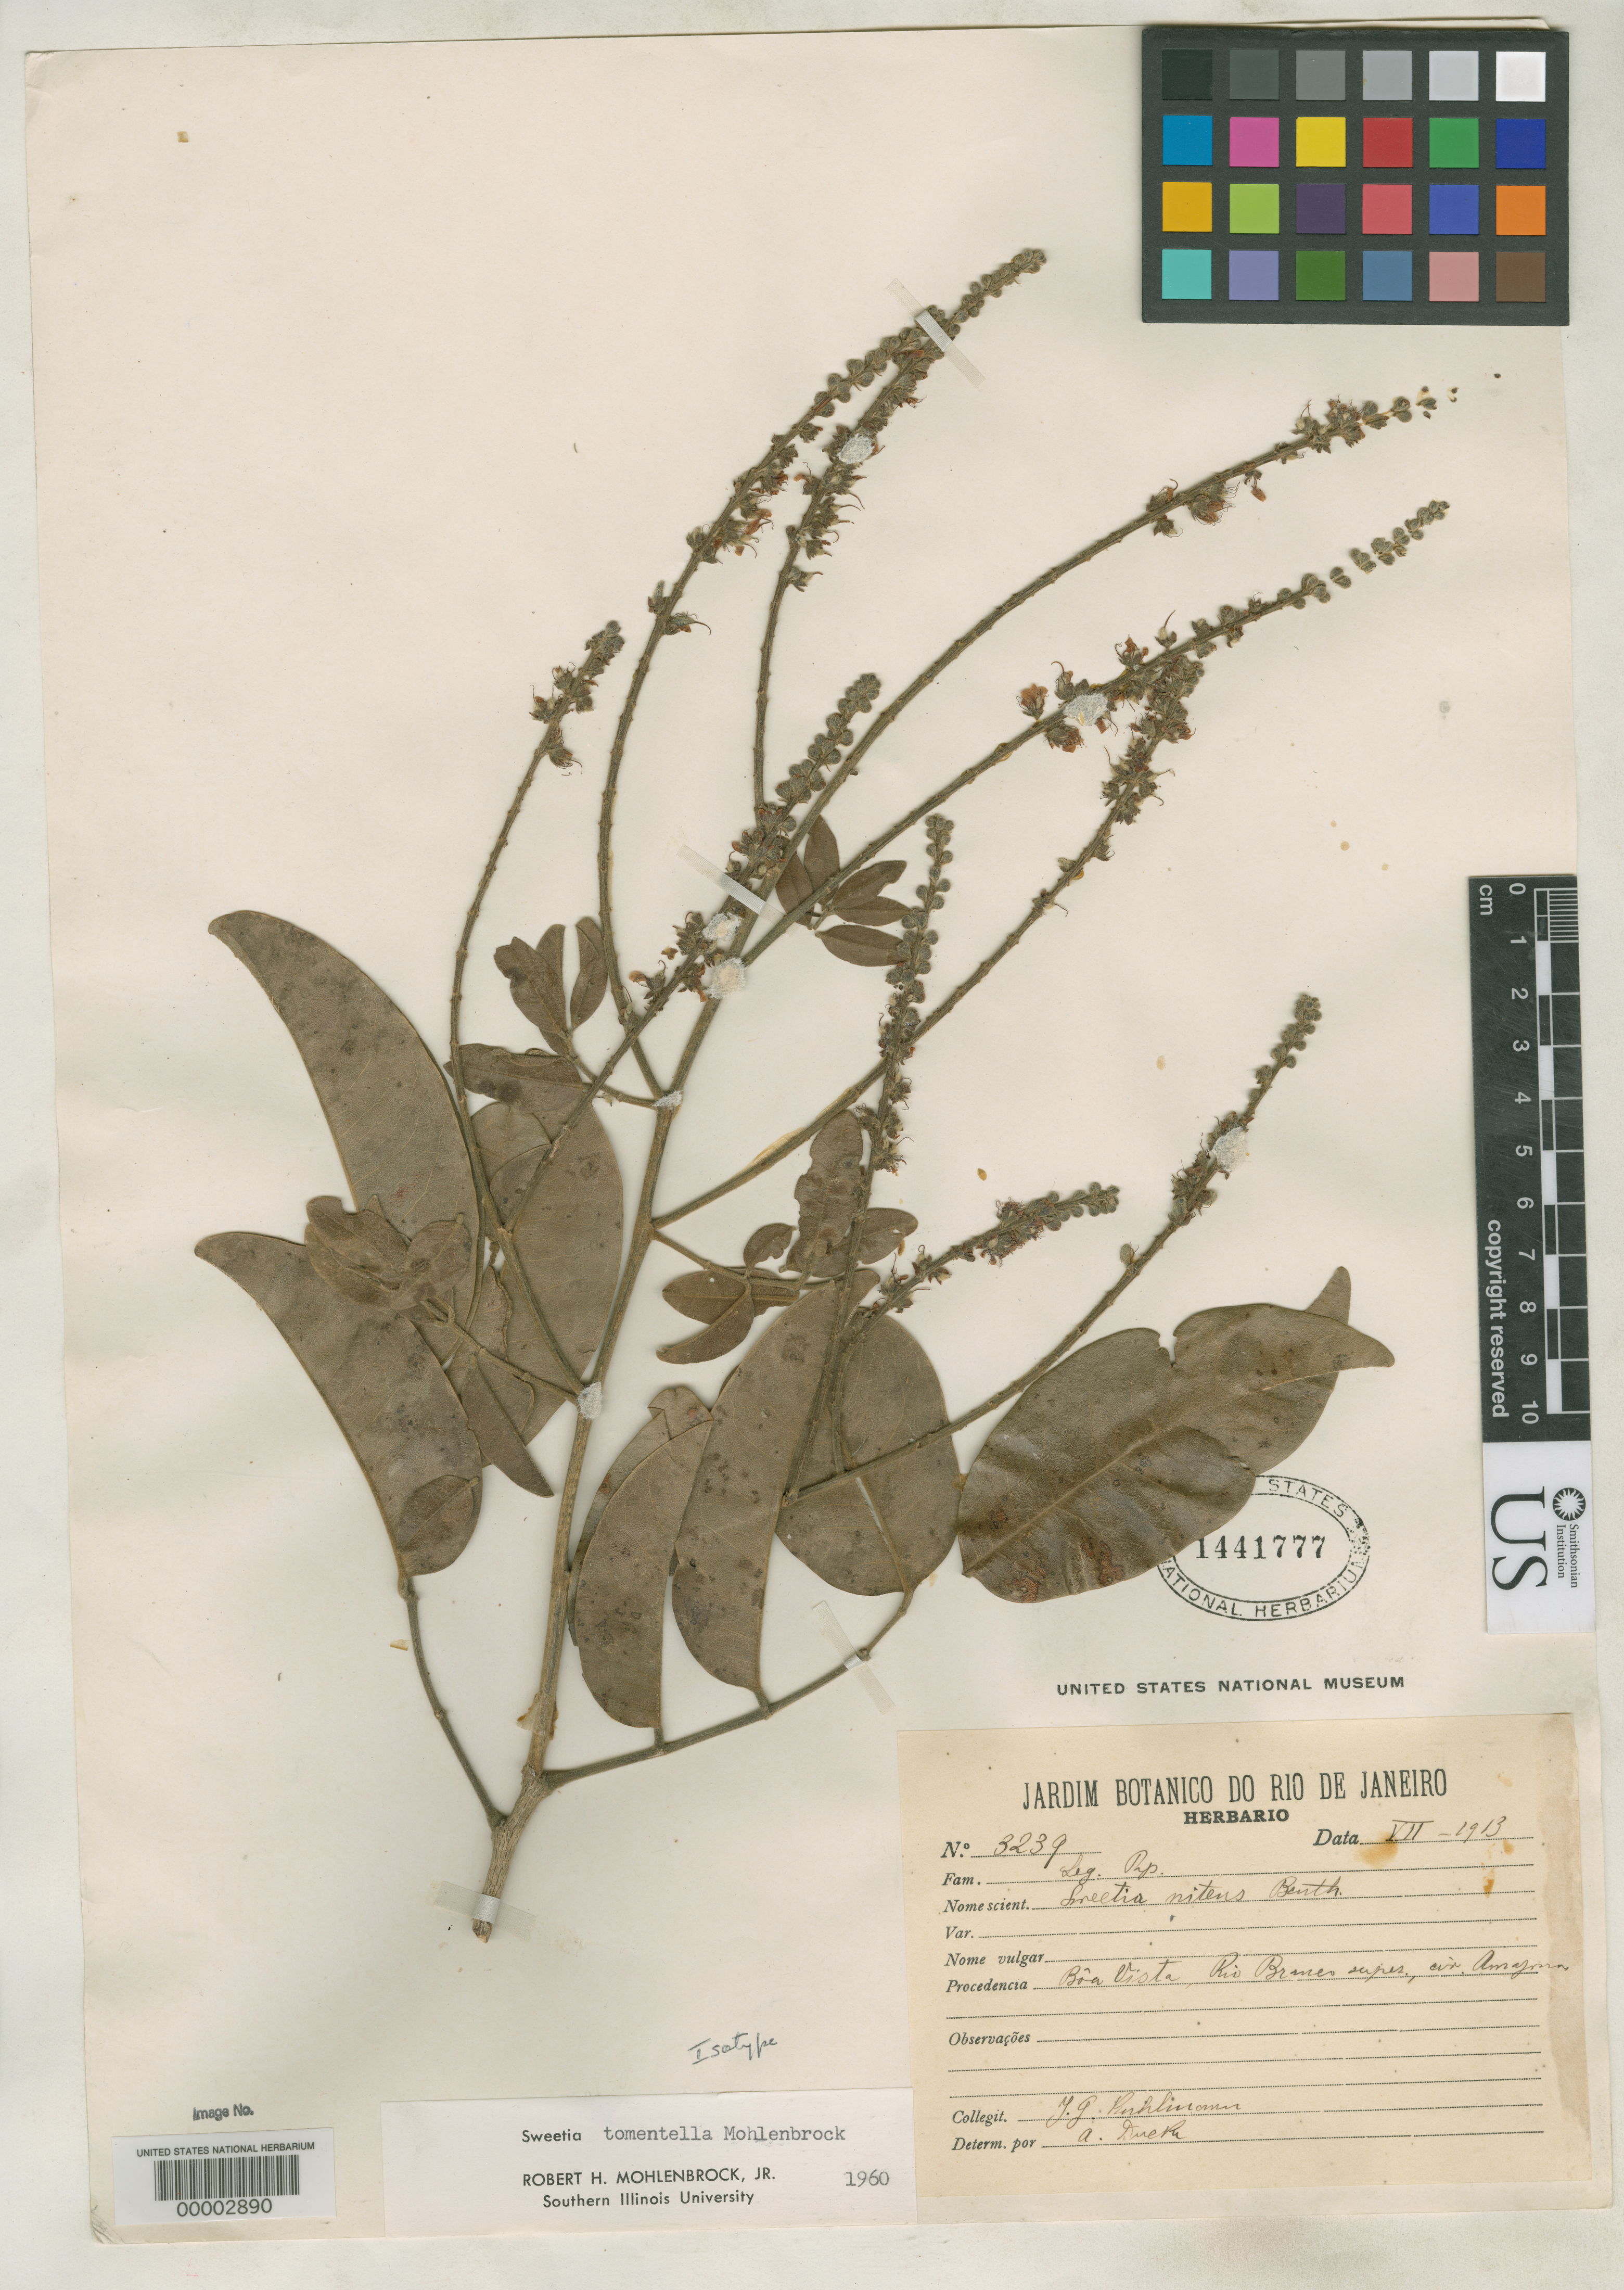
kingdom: Plantae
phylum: Tracheophyta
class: Magnoliopsida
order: Fabales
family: Fabaceae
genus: Sweetia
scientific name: Sweetia tomentella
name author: Mohlenbr.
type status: Isotype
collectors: J. G. Kuhlmann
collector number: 3239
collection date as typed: Jul 1913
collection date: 1913-07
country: Brazil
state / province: Amazonas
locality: Boa Vista, Rio Branco.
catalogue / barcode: US 1441777